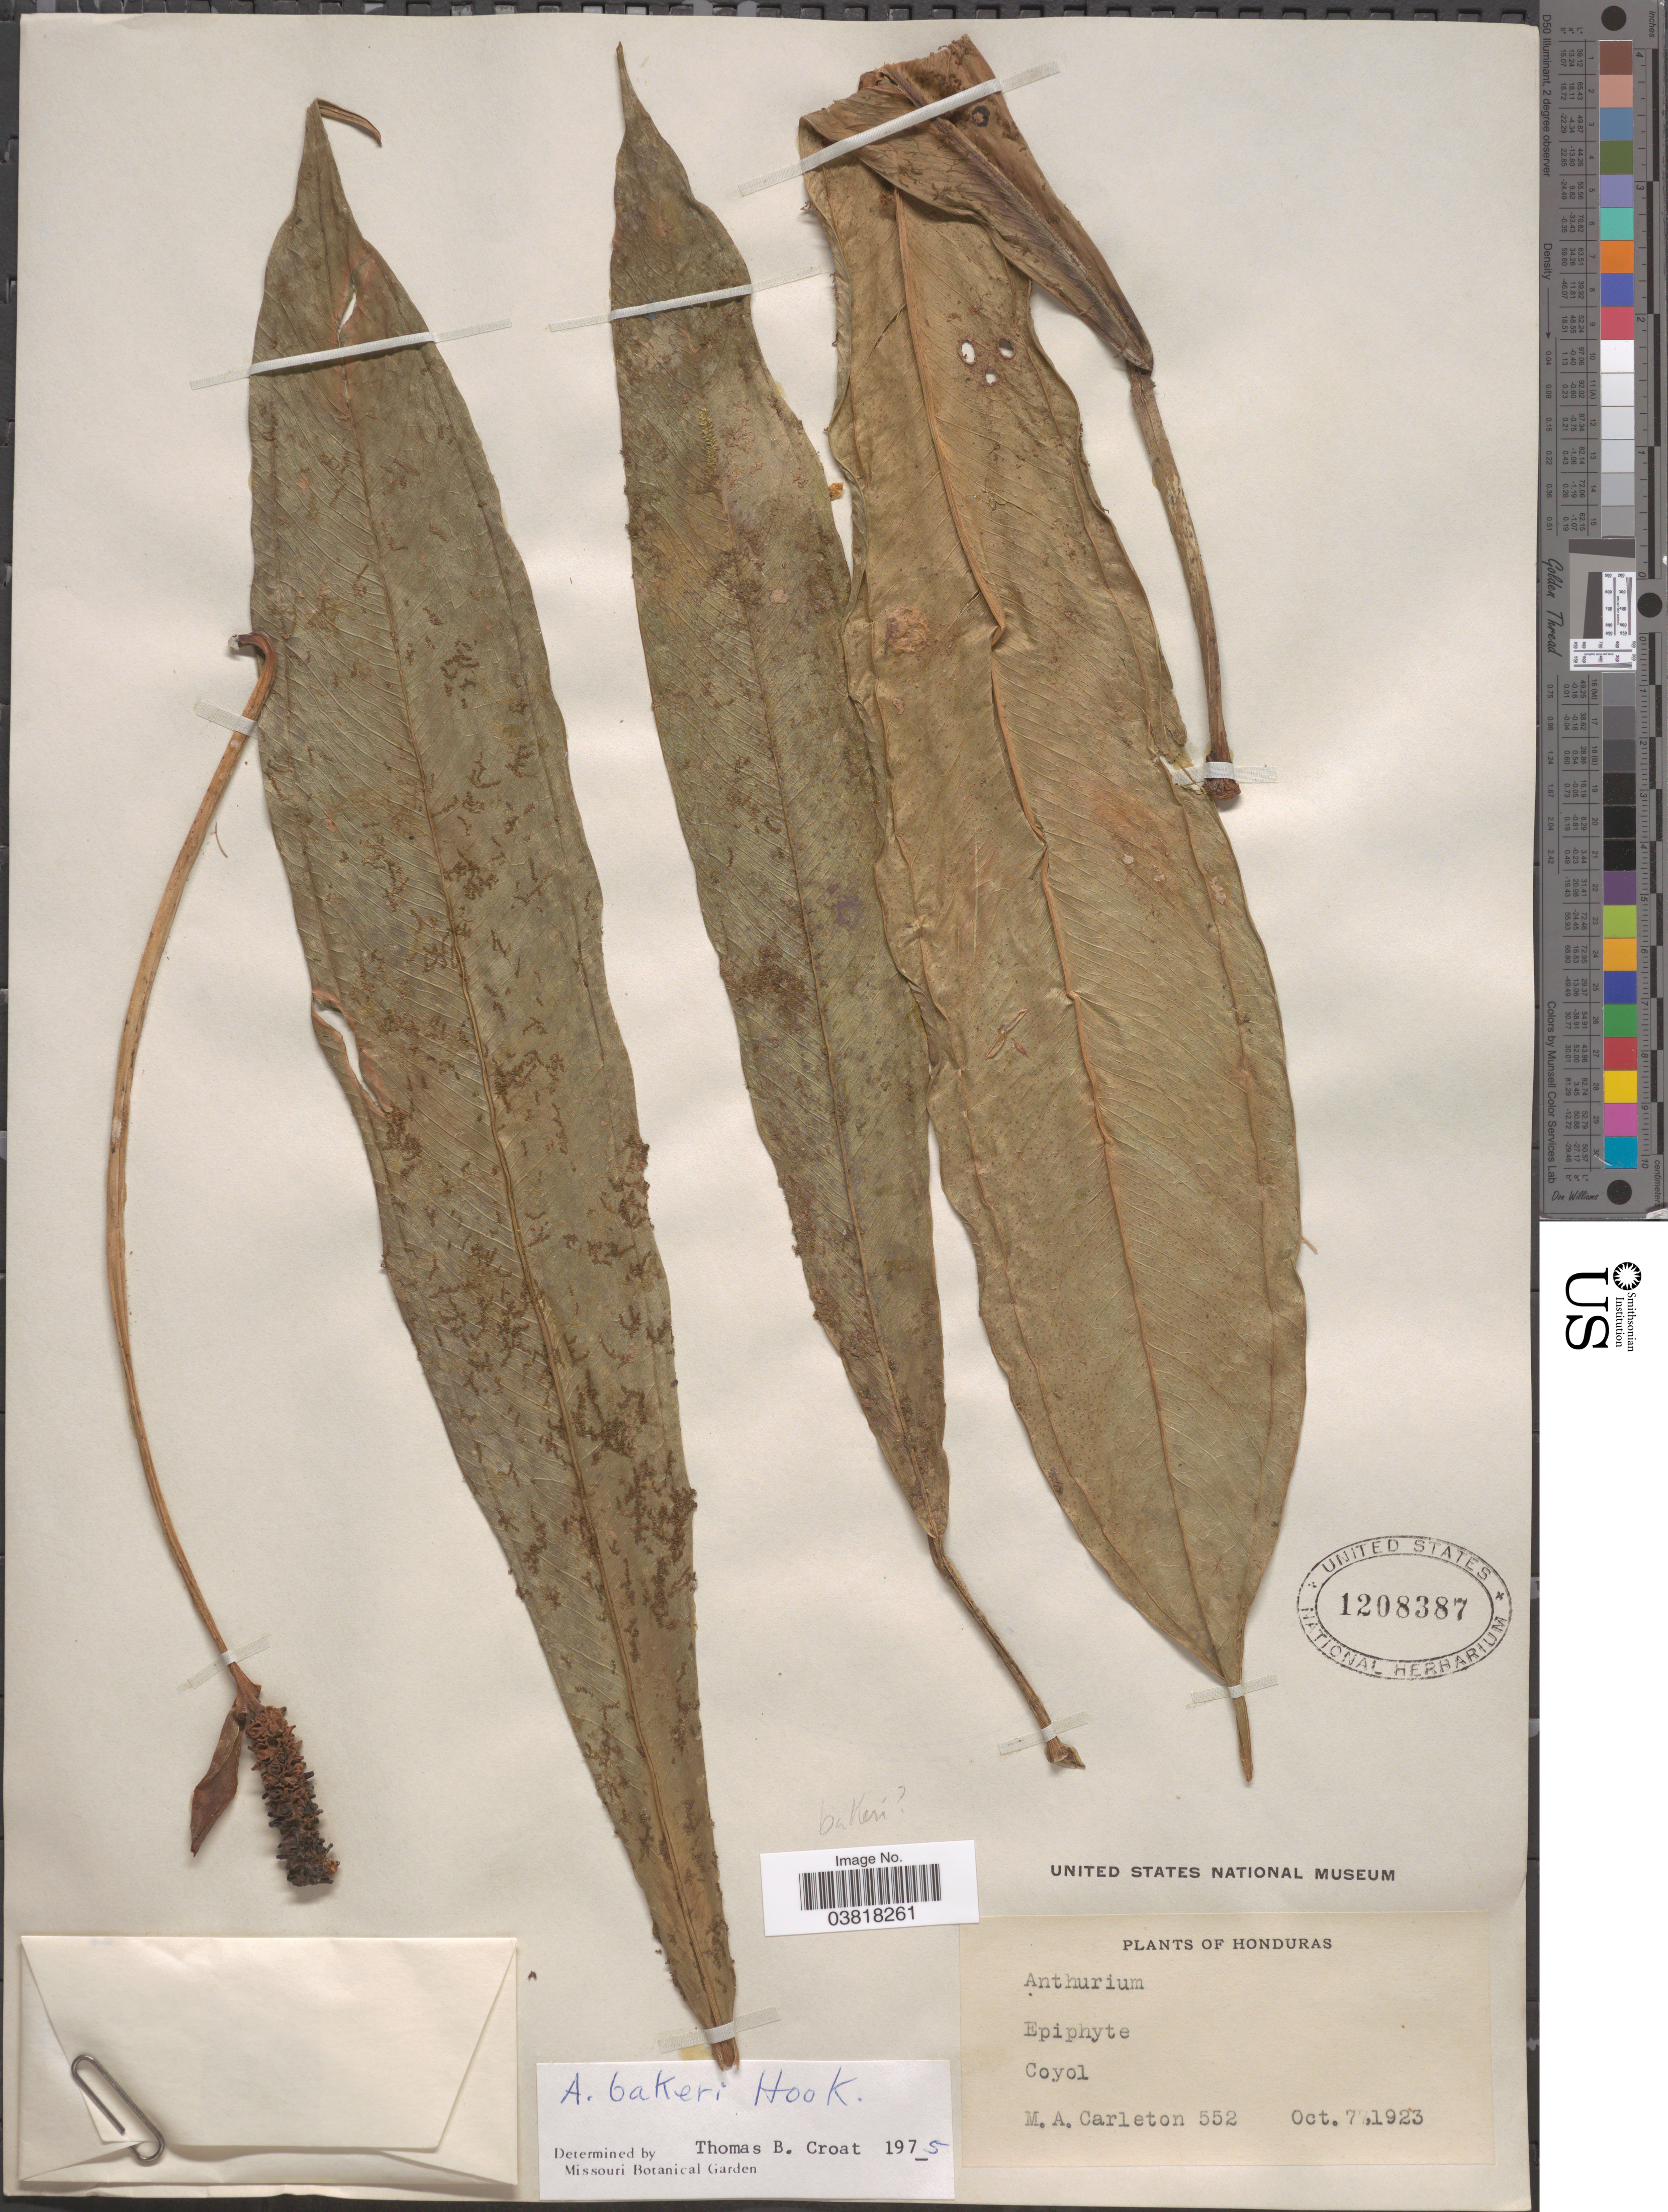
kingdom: Plantae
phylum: Tracheophyta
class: Liliopsida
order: Alismatales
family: Araceae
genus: Anthurium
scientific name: Anthurium bakeri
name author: Hook. f.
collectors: M. A. Carleton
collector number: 552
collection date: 1923-10-07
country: Honduras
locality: Coyol.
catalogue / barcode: US 1208387